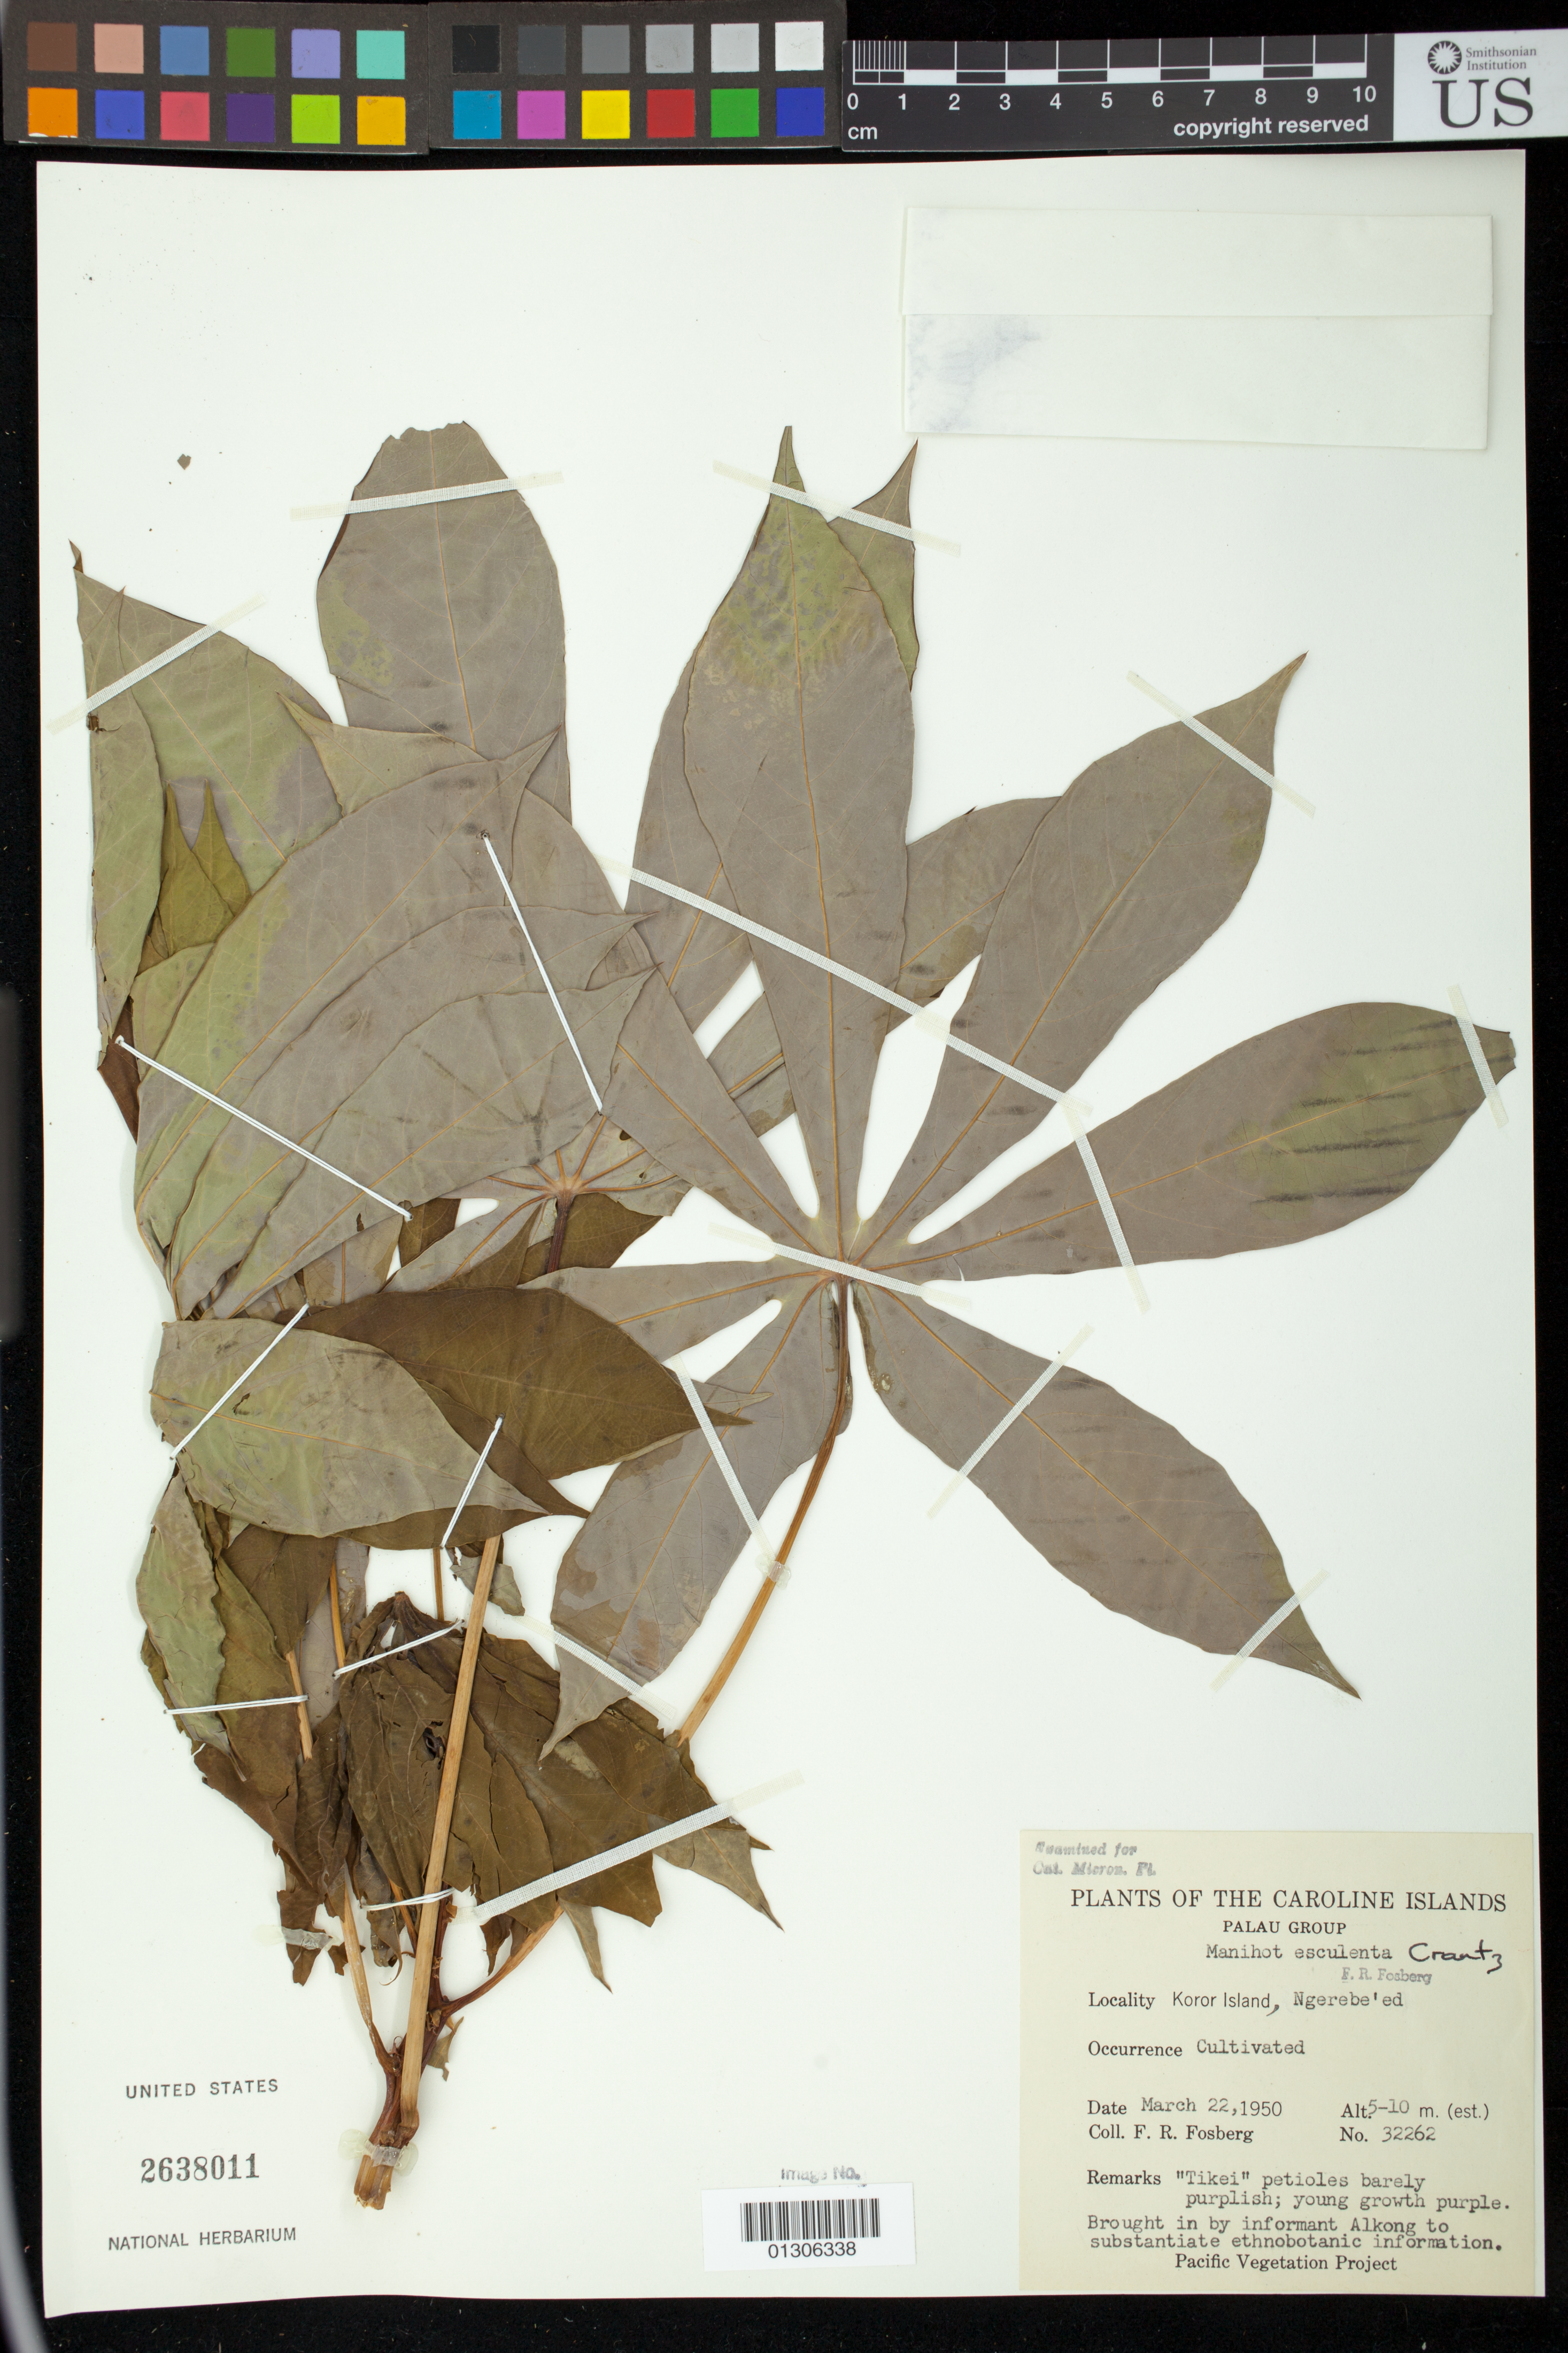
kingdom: Plantae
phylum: Tracheophyta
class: Magnoliopsida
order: Malpighiales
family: Euphorbiaceae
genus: Manihot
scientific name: Manihot esculenta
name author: Crantz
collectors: F. R. Fosberg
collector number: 32262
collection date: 1950-03-22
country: Palau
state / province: Koror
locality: Ngerebe'ed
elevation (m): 5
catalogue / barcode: US 2638011